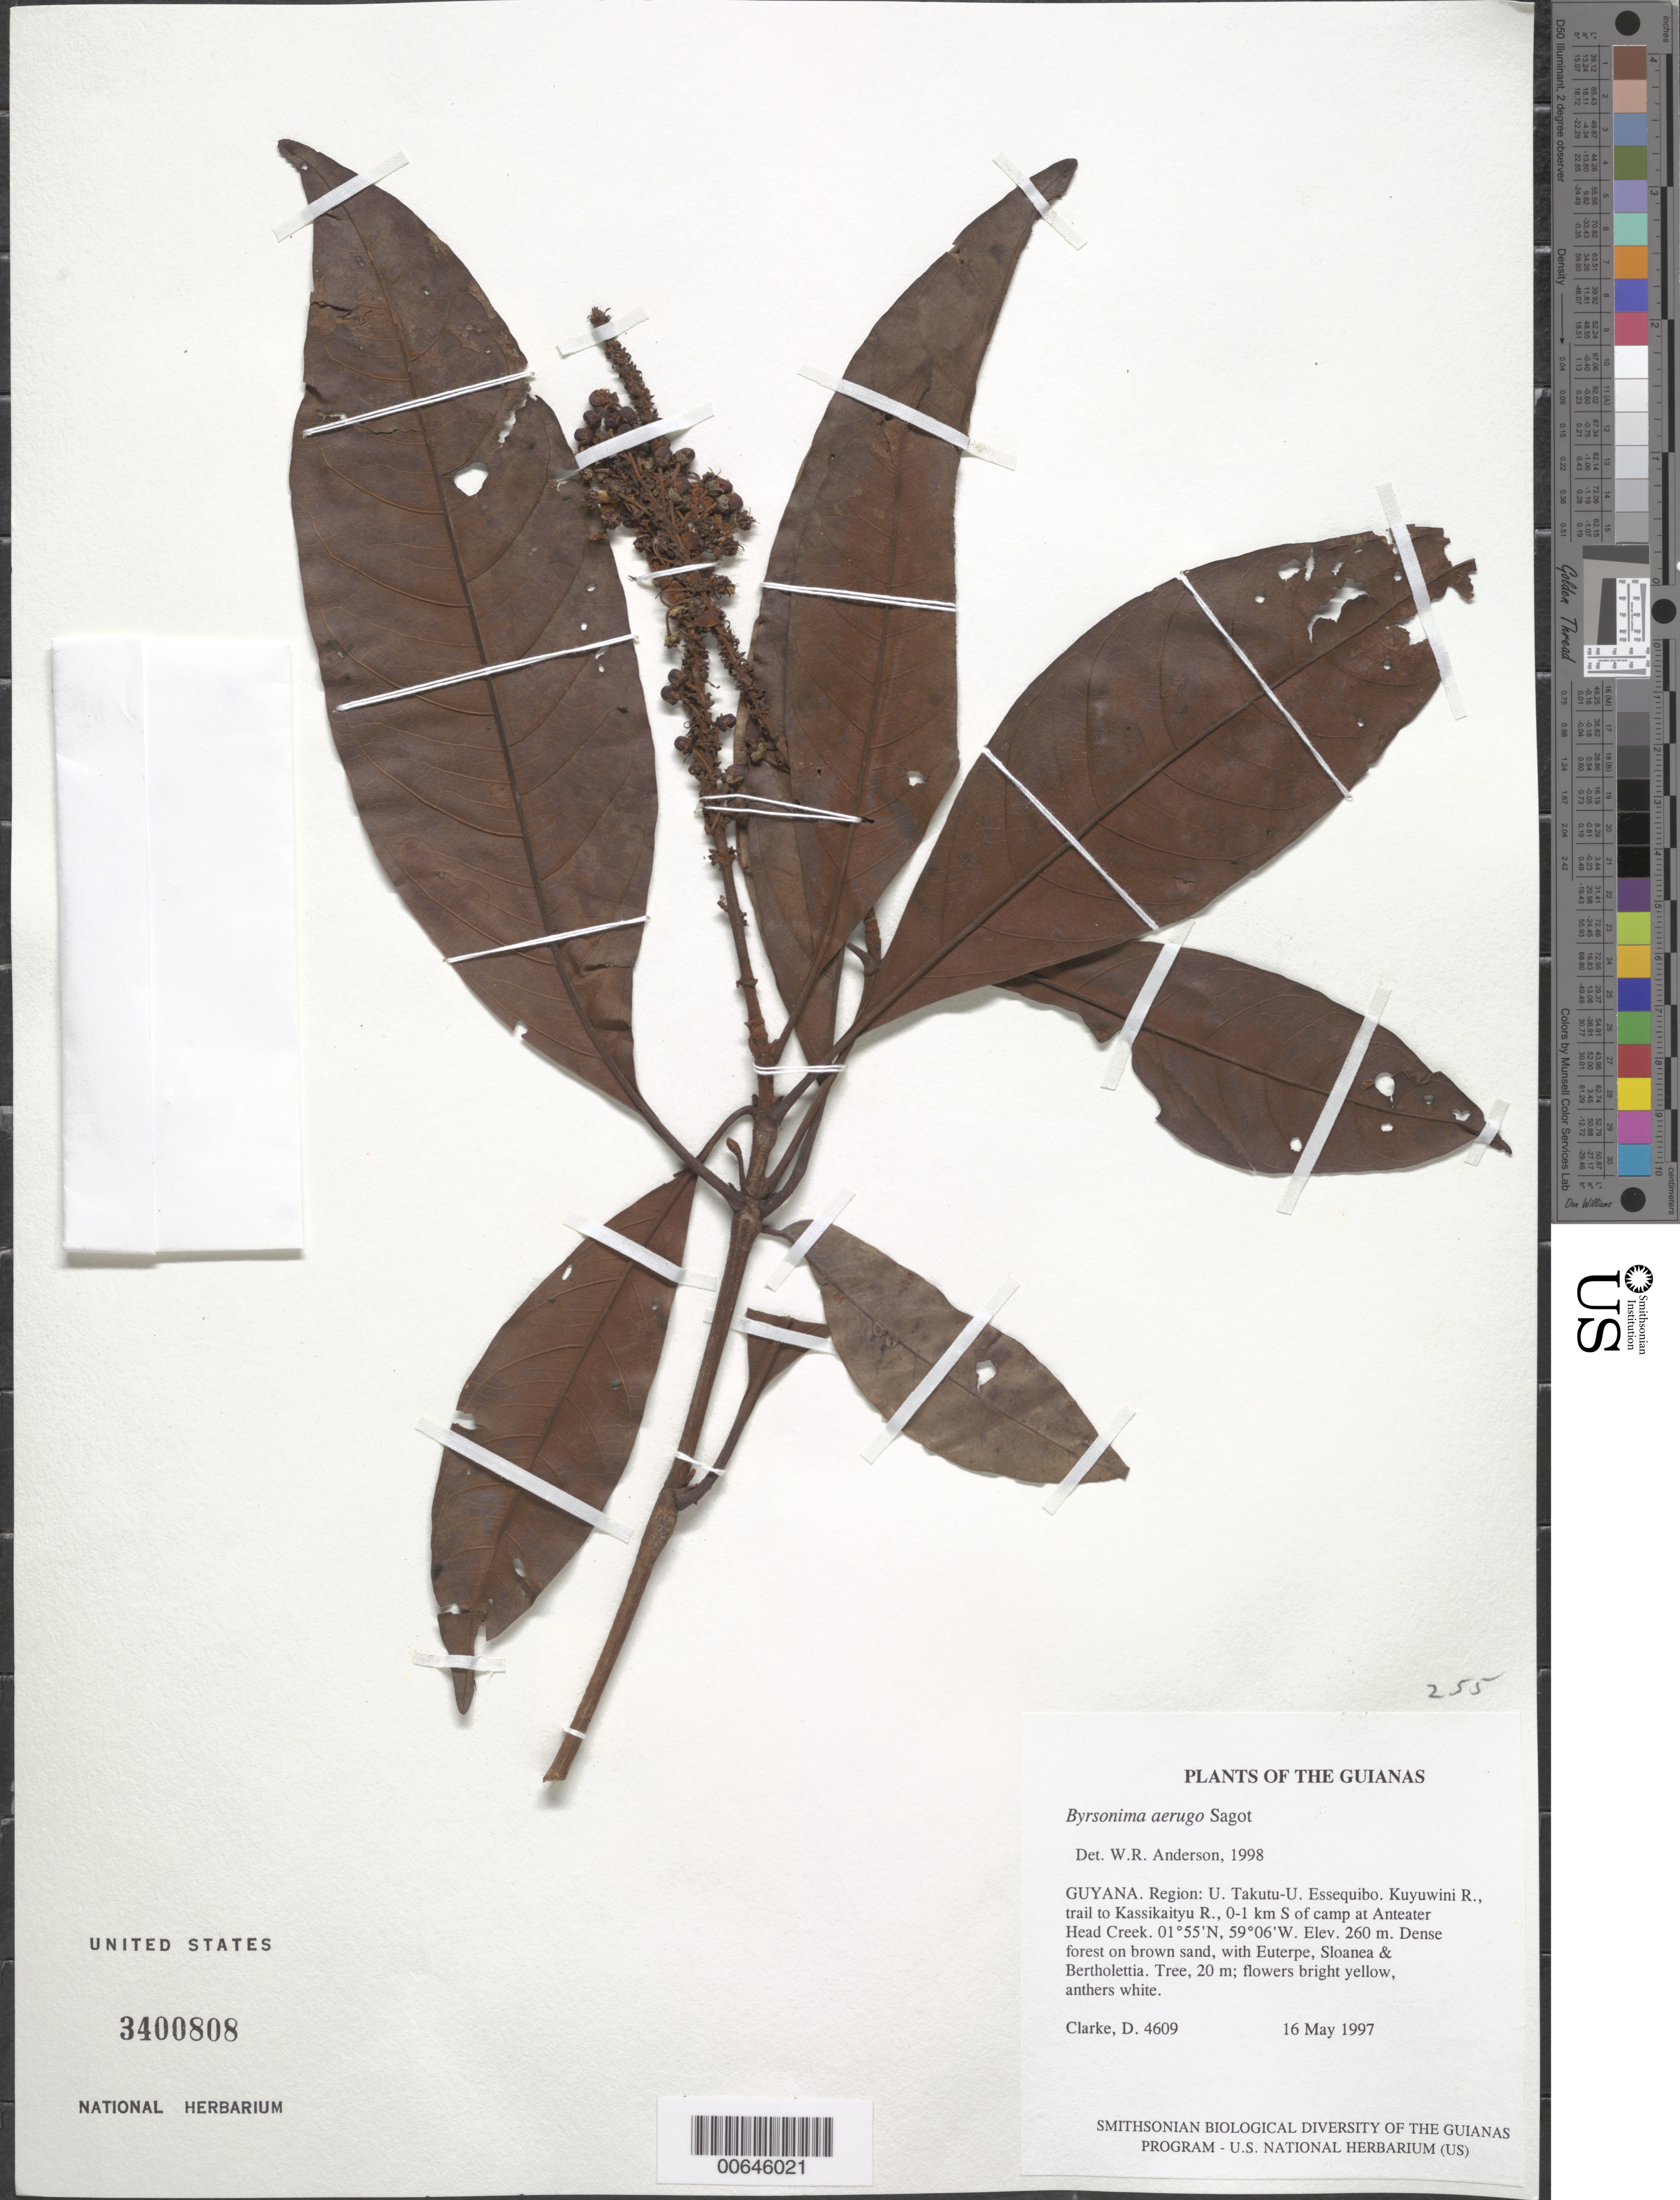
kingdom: Plantae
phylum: Tracheophyta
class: Magnoliopsida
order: Fabales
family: Fabaceae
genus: Zygia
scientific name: Zygia cataractae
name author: (Kunth) L. Rico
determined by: Barneby, Rupert C., (NY)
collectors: H. D. Clarke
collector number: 4759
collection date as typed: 20 May 1997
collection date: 1997-05-20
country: Guyana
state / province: U. Takutu-U. Essequibo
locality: Kassikaityu R., 0-4 km W of landing at terminus of trail from Kuyuwini R.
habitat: Riparian vegetation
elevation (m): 240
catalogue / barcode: US 3400821-2